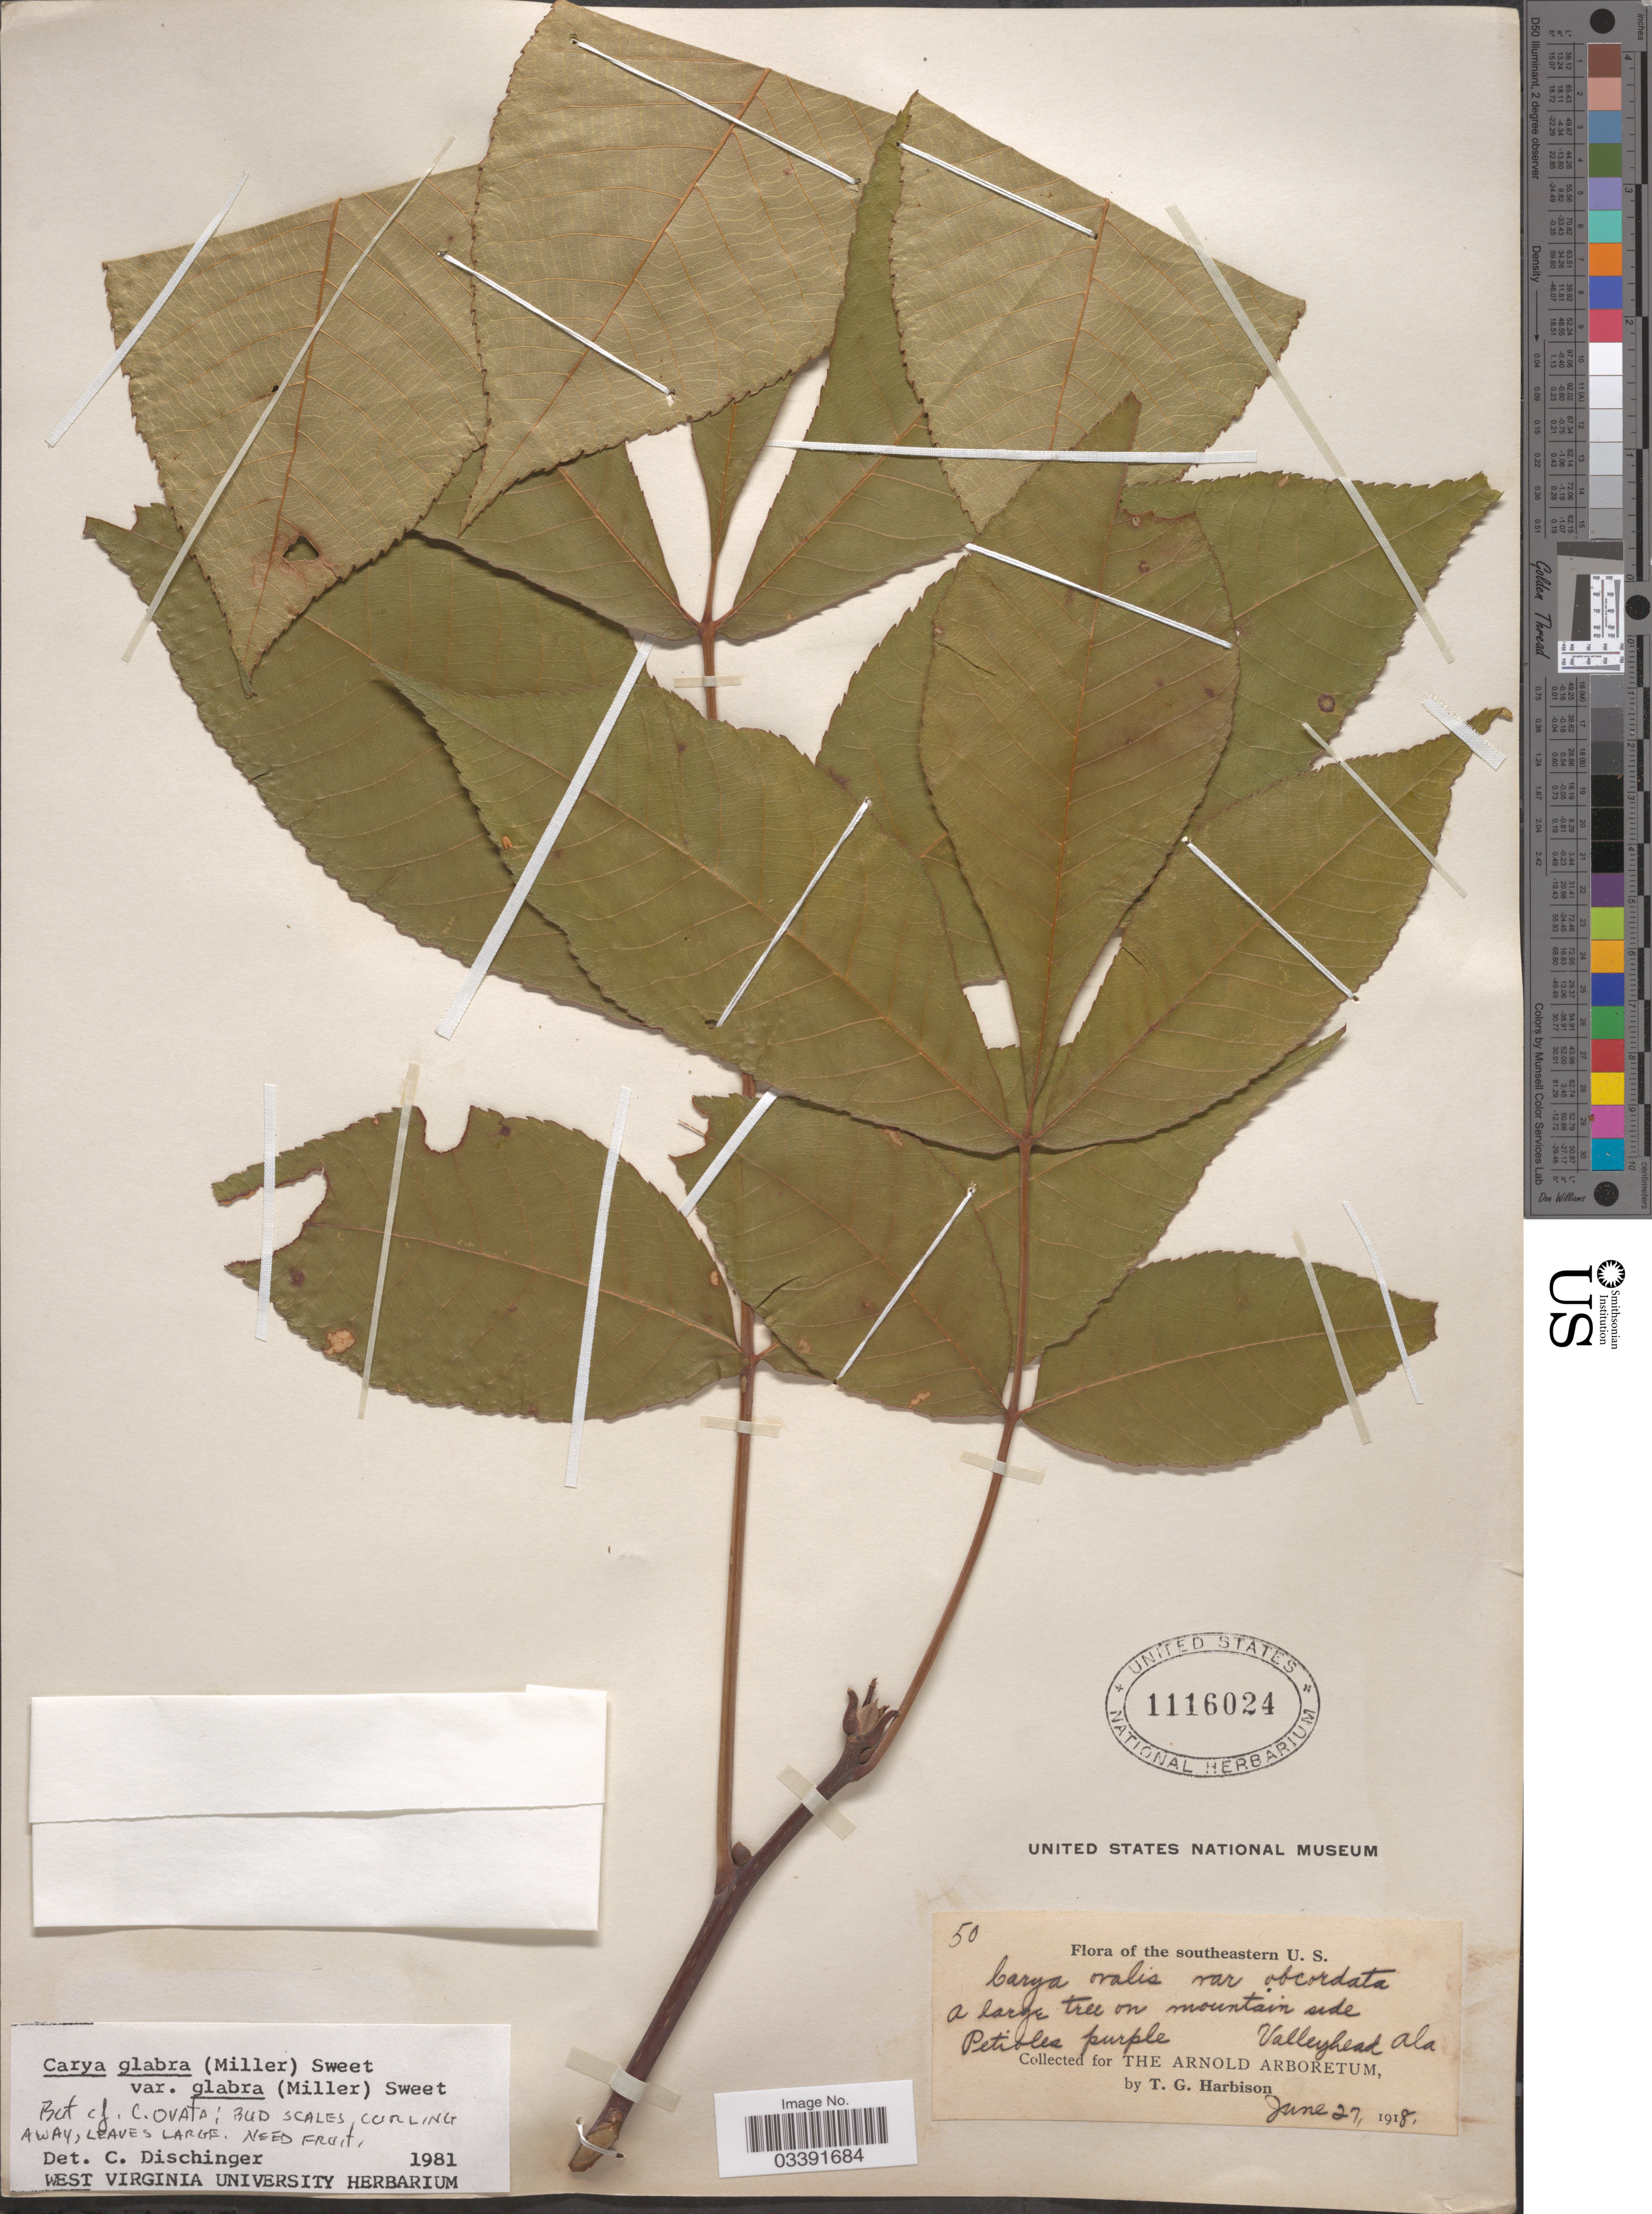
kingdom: Plantae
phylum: Tracheophyta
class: Magnoliopsida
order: Fagales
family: Juglandaceae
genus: Carya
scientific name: Carya glabra var. glabra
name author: (Mill.) Sweet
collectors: T. Harbison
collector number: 50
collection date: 1918-06-27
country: United States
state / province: Alabama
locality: Southeastern U. S. Valleyhead.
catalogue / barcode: US 1116024